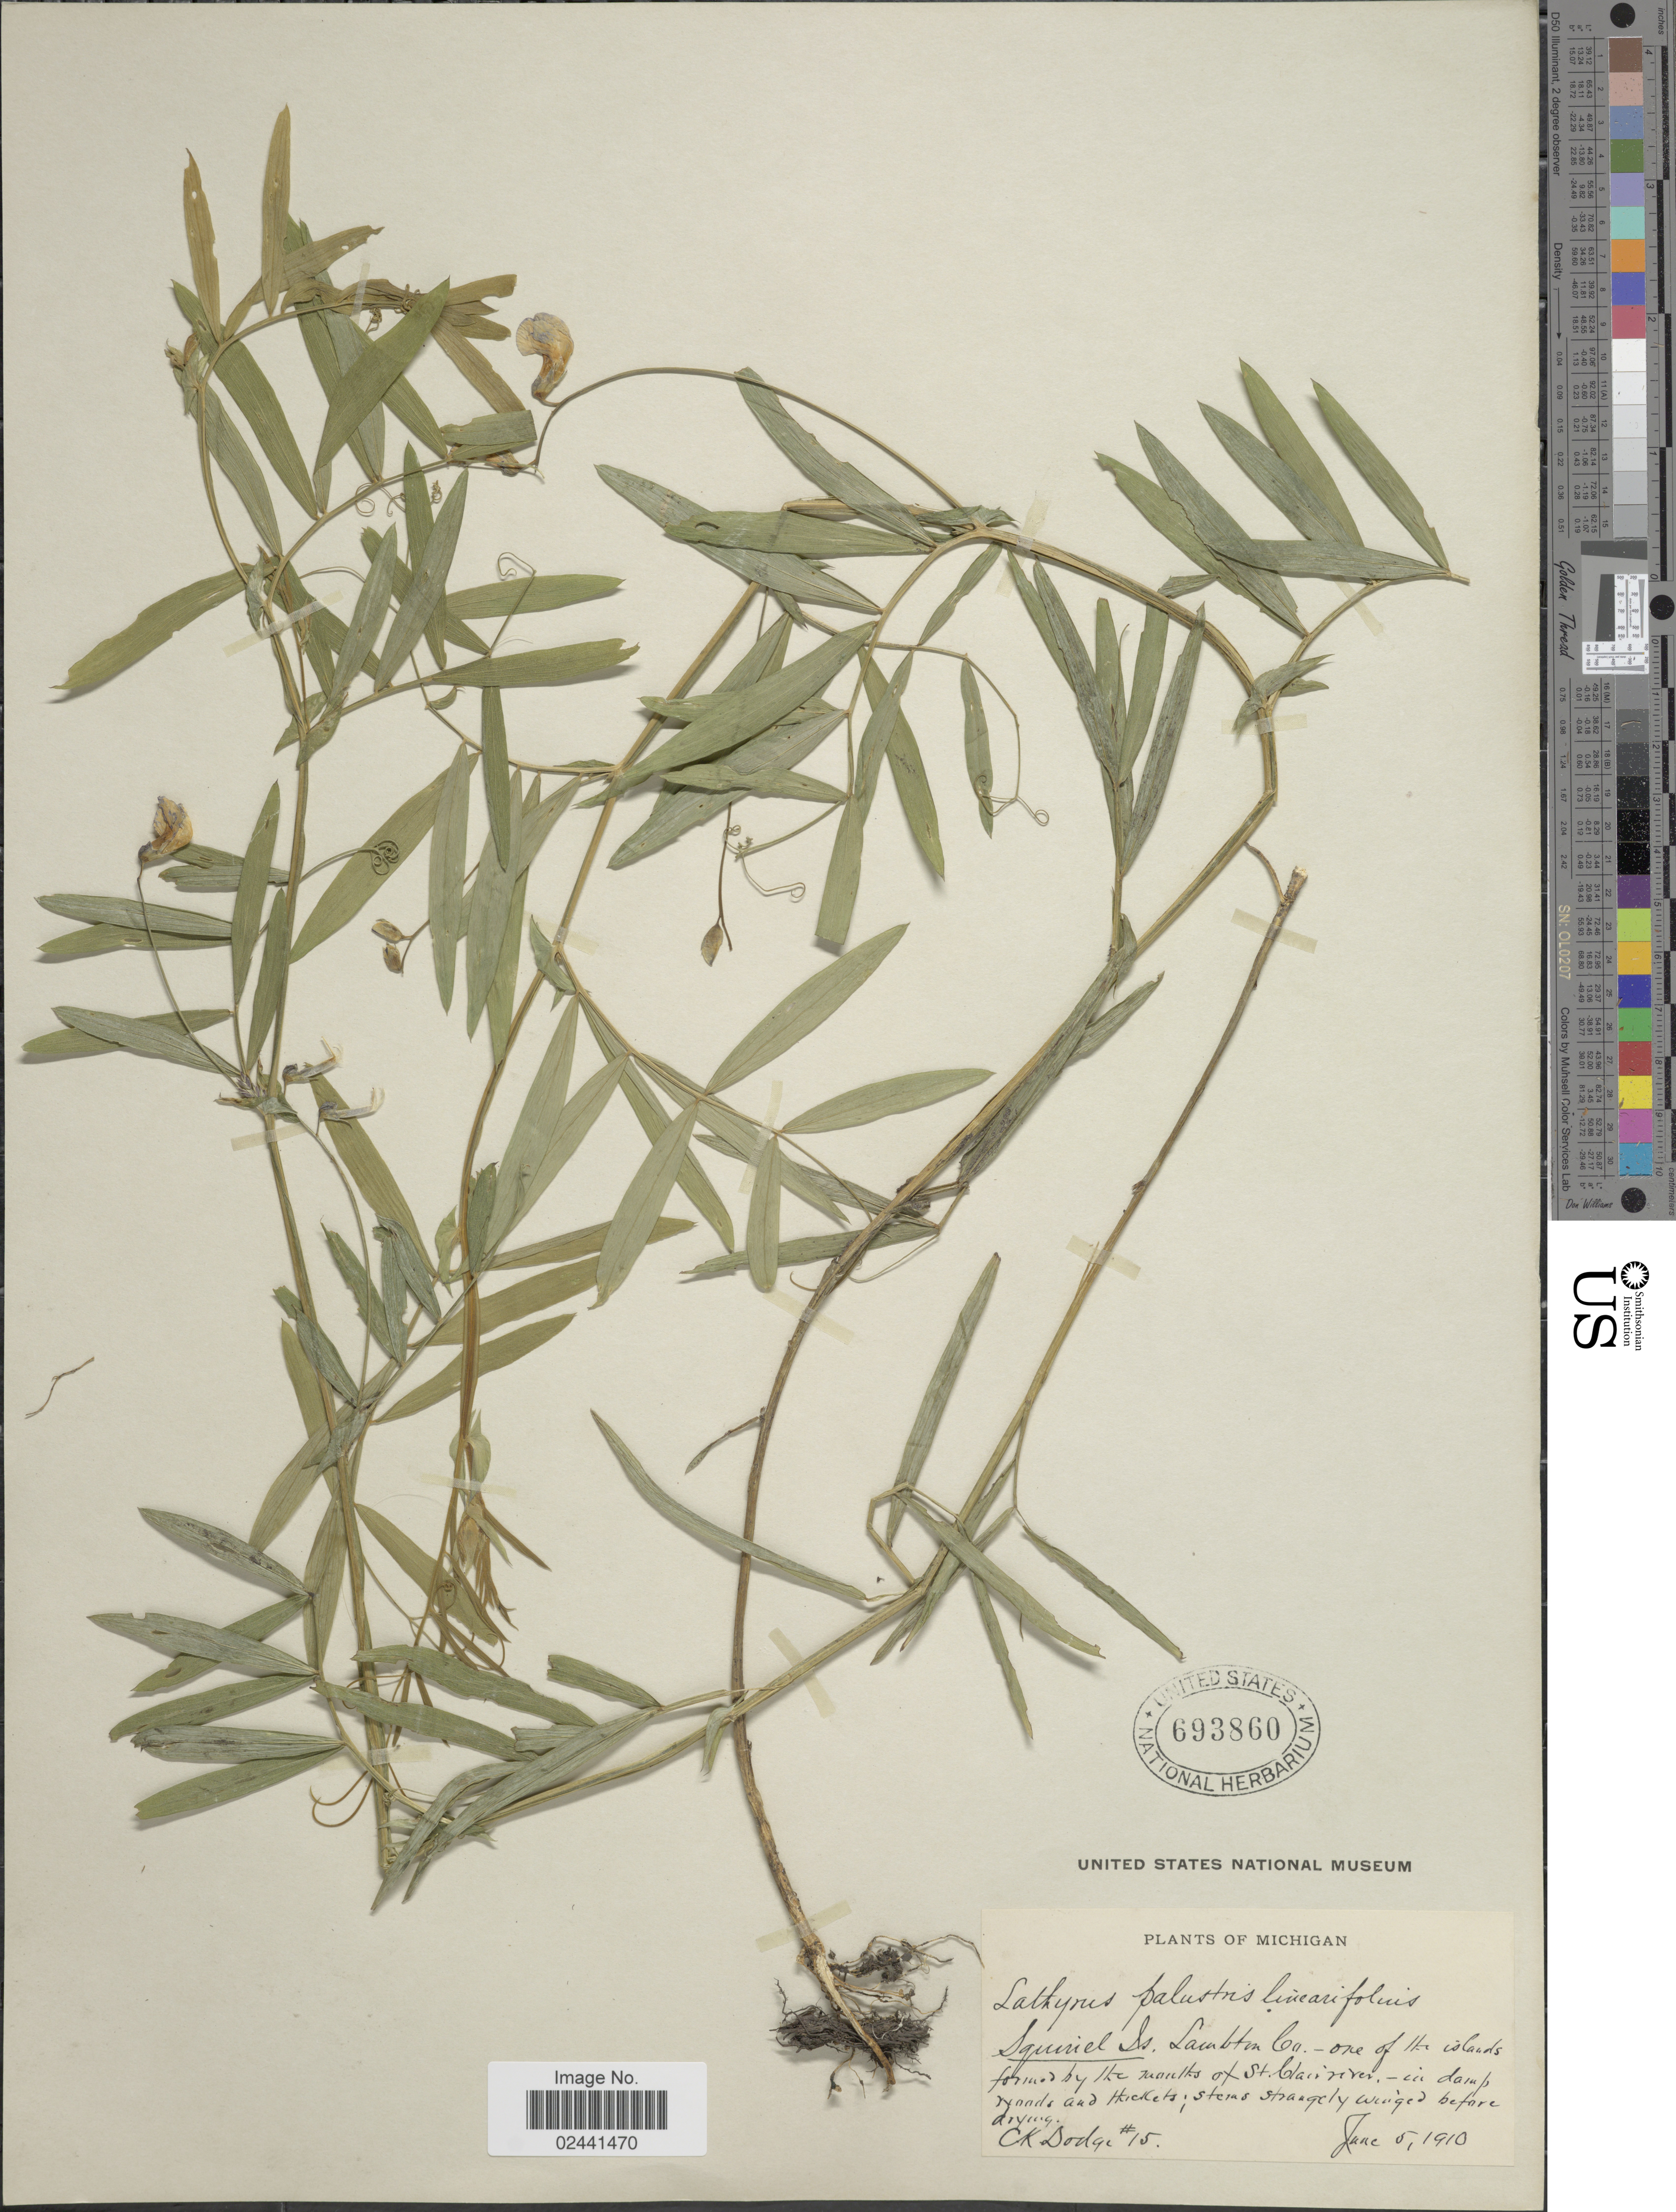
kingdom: Plantae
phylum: Tracheophyta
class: Magnoliopsida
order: Fabales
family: Fabaceae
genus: Lathyrus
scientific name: Lathyrus palustris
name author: L.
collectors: C. Dodge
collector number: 15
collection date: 1910-06-05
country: United States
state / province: Michigan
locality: Squrriel Is. Lambton Co - one of the islands formed by the mouths of St. Clair river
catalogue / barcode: US 693860